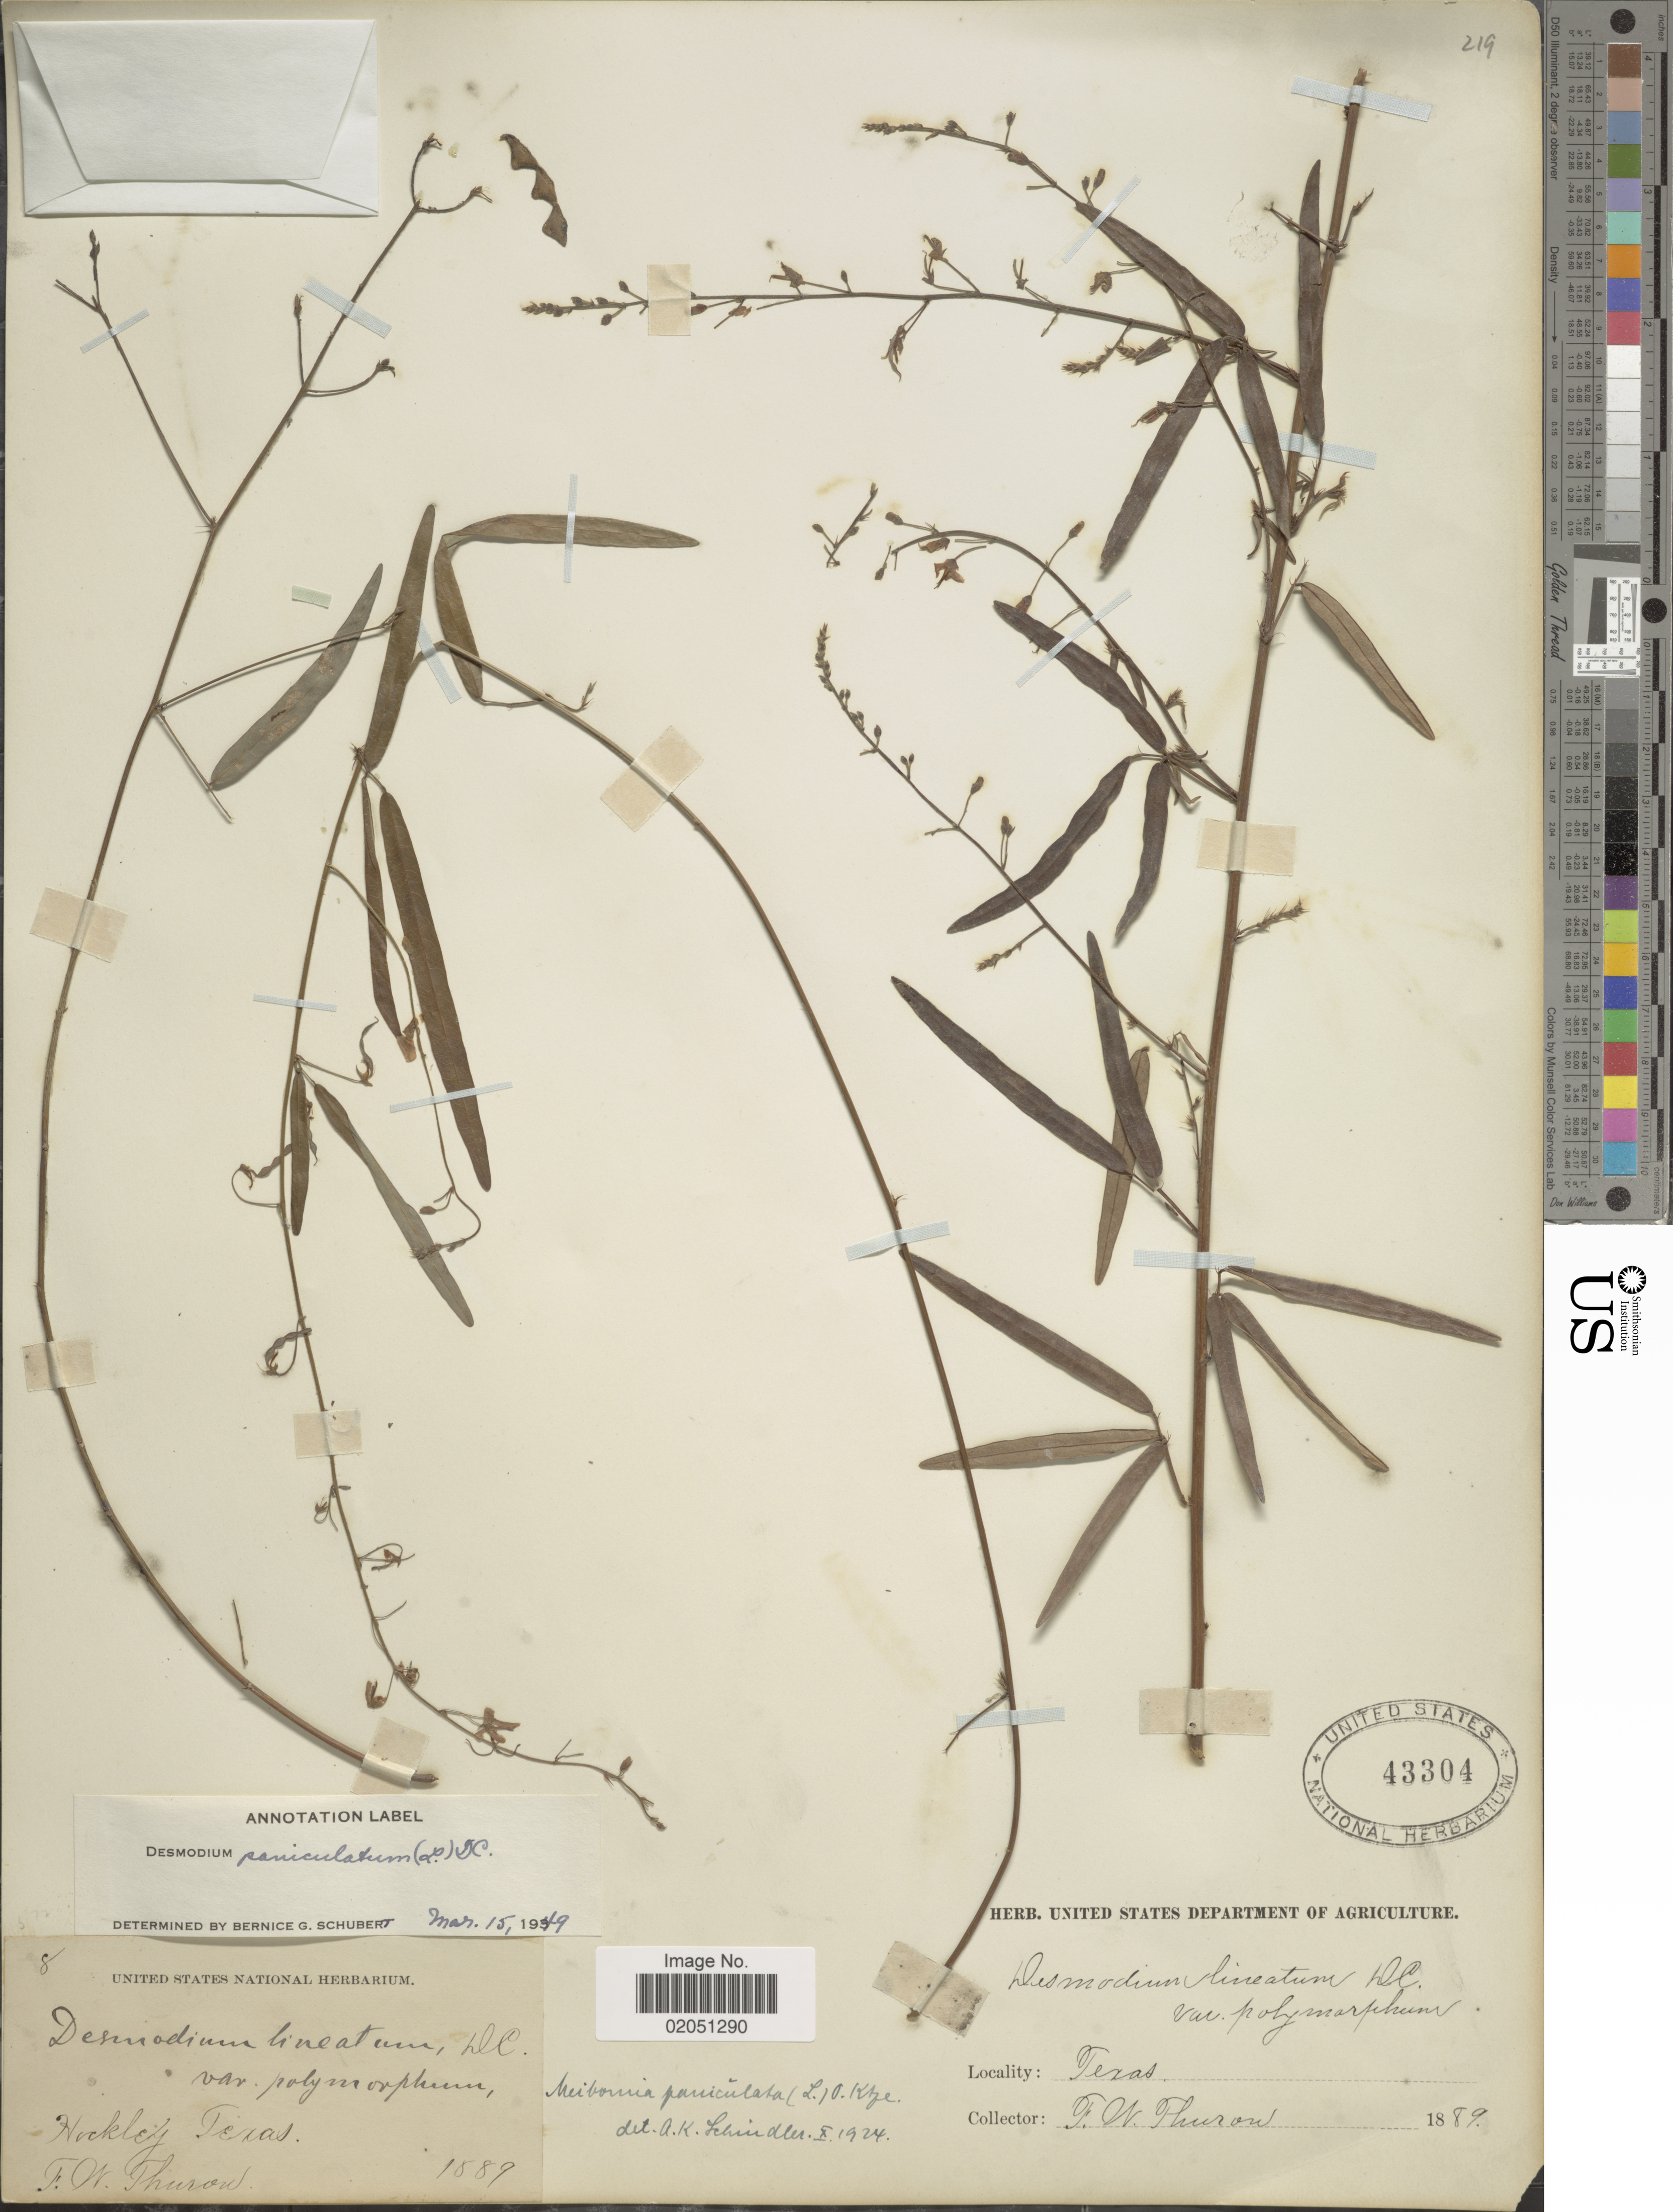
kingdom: Plantae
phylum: Tracheophyta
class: Magnoliopsida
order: Fabales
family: Fabaceae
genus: Desmodium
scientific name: Desmodium paniculatum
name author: (L.) DC.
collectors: F. W. Thurow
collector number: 8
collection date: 1889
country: United States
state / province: Texas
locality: Hockley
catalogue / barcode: US 43304